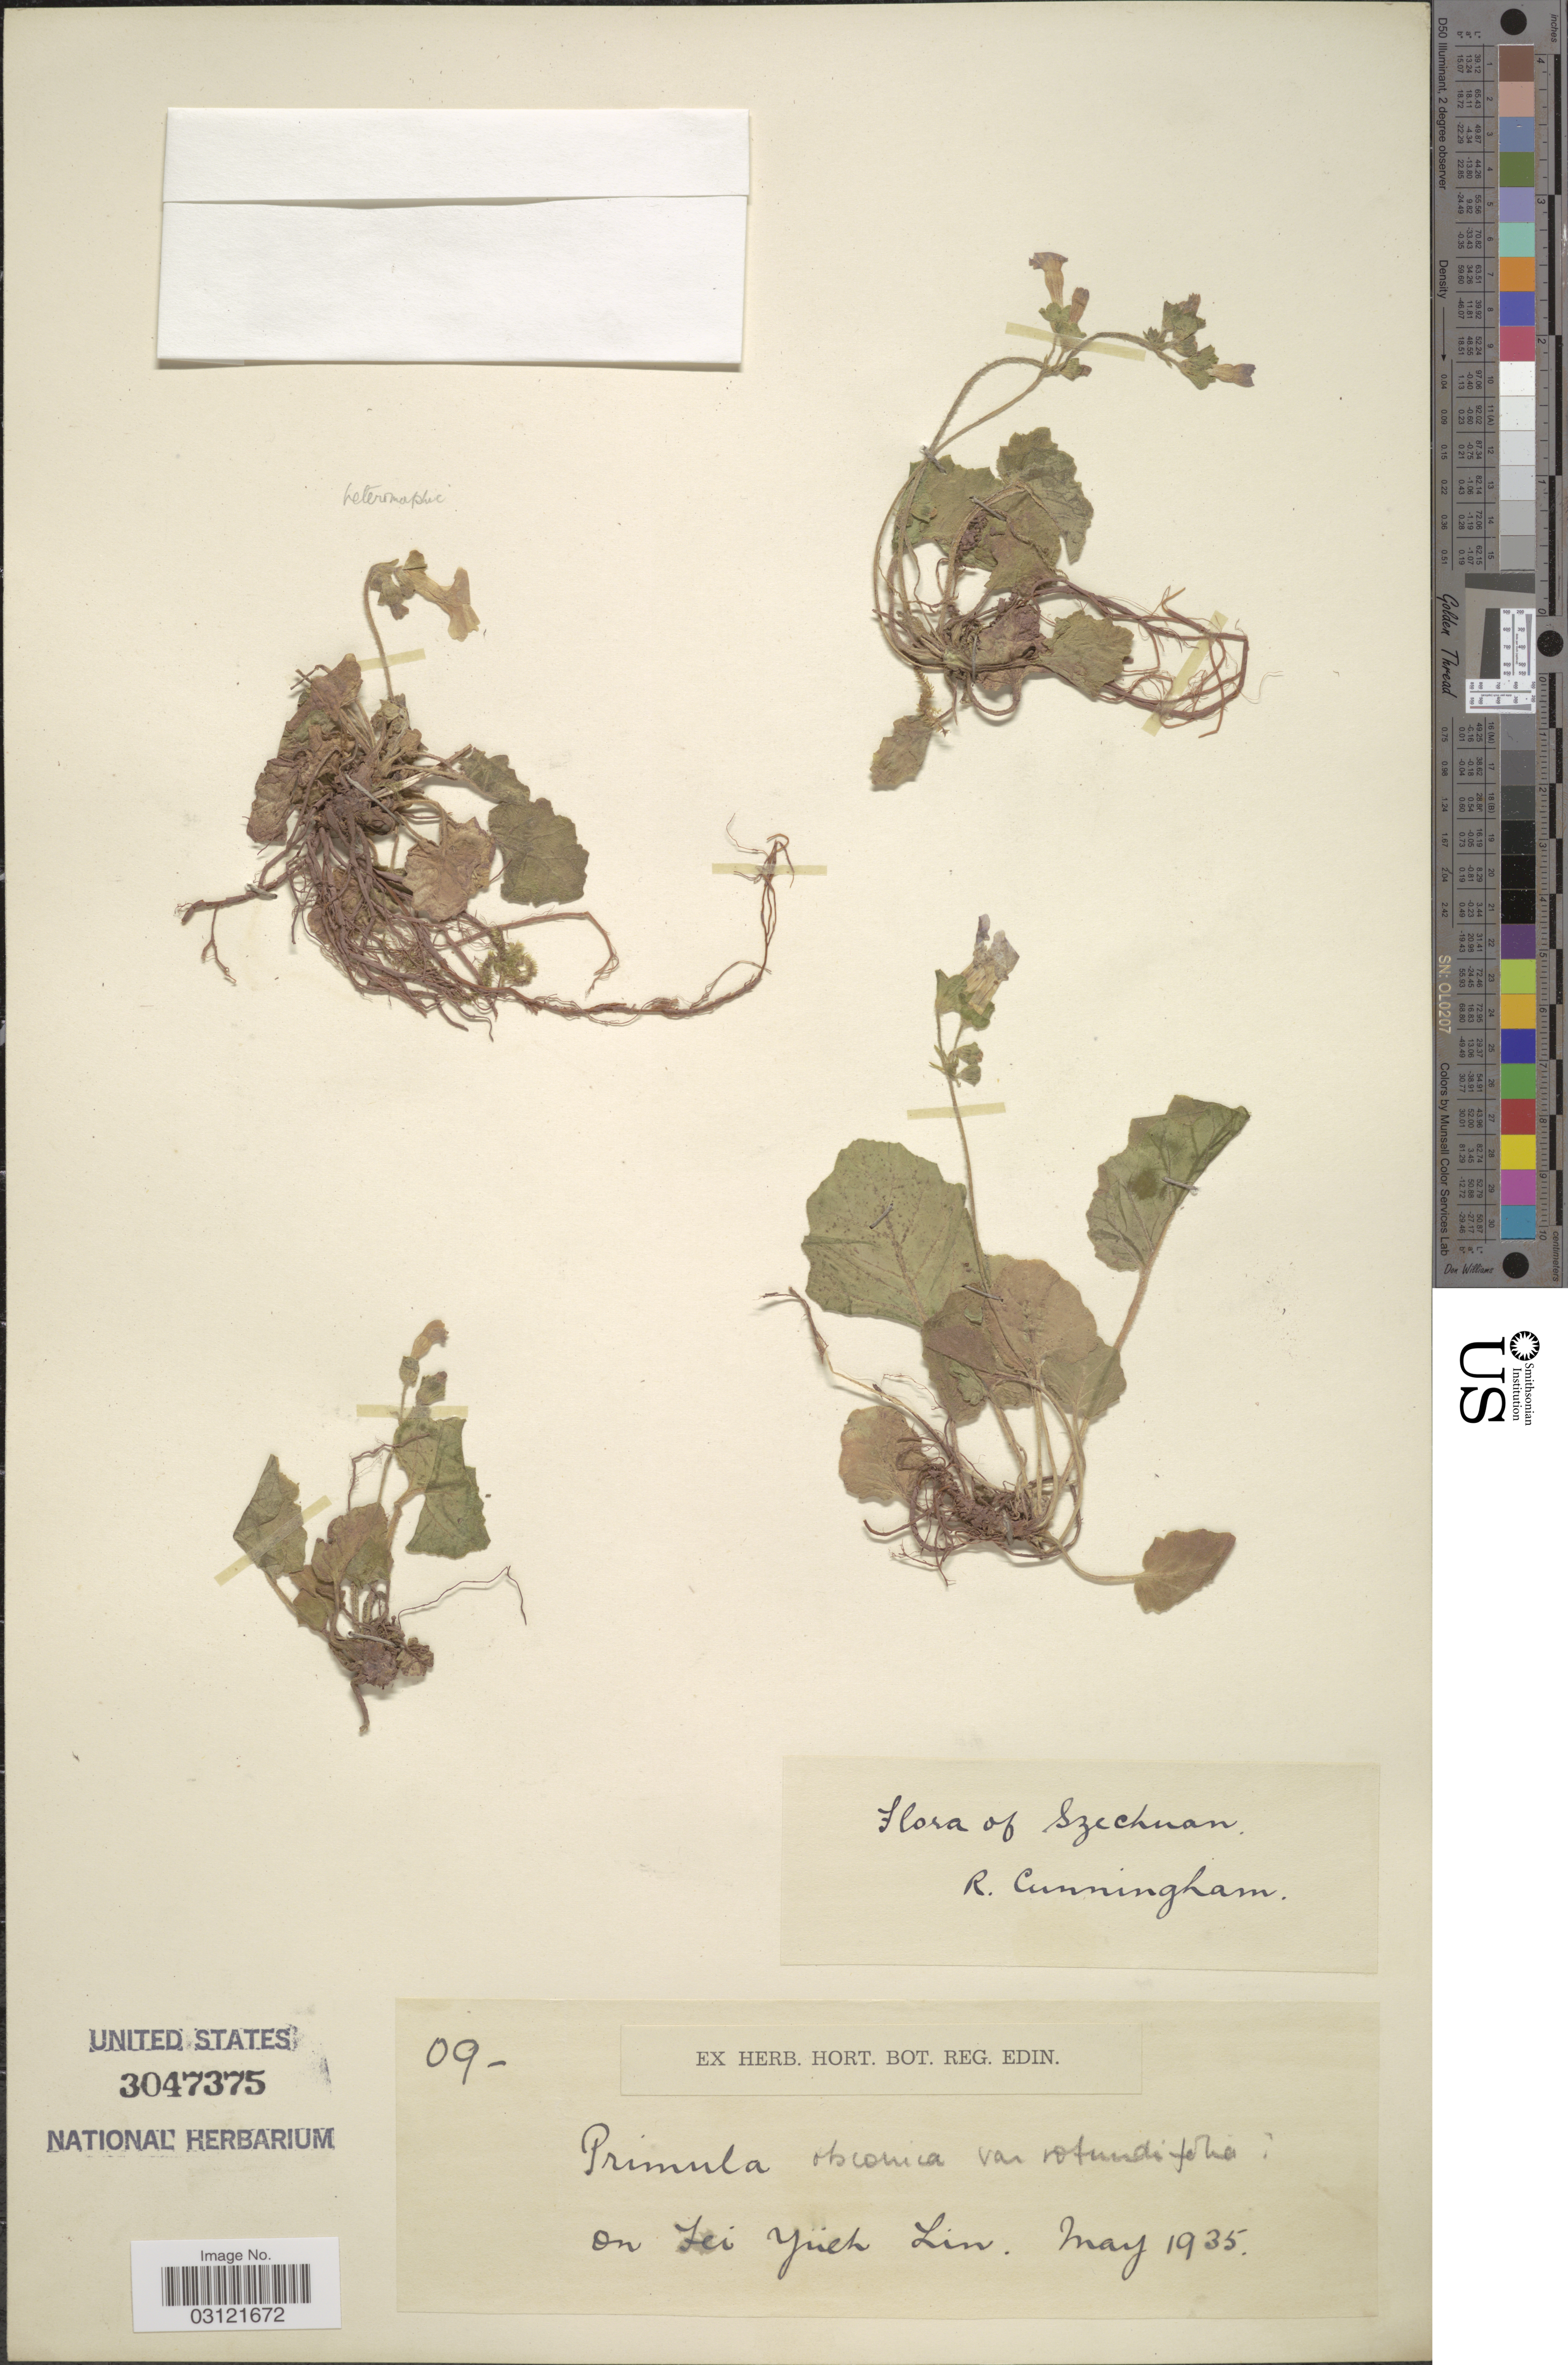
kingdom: Plantae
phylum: Tracheophyta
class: Magnoliopsida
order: Ericales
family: Primulaceae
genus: Primula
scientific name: Primula obconica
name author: Hance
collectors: R. Cunningham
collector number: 09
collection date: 1935-05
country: China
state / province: Sichuan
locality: Szechuan, On Fei Yueh Lin.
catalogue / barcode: US 3047375